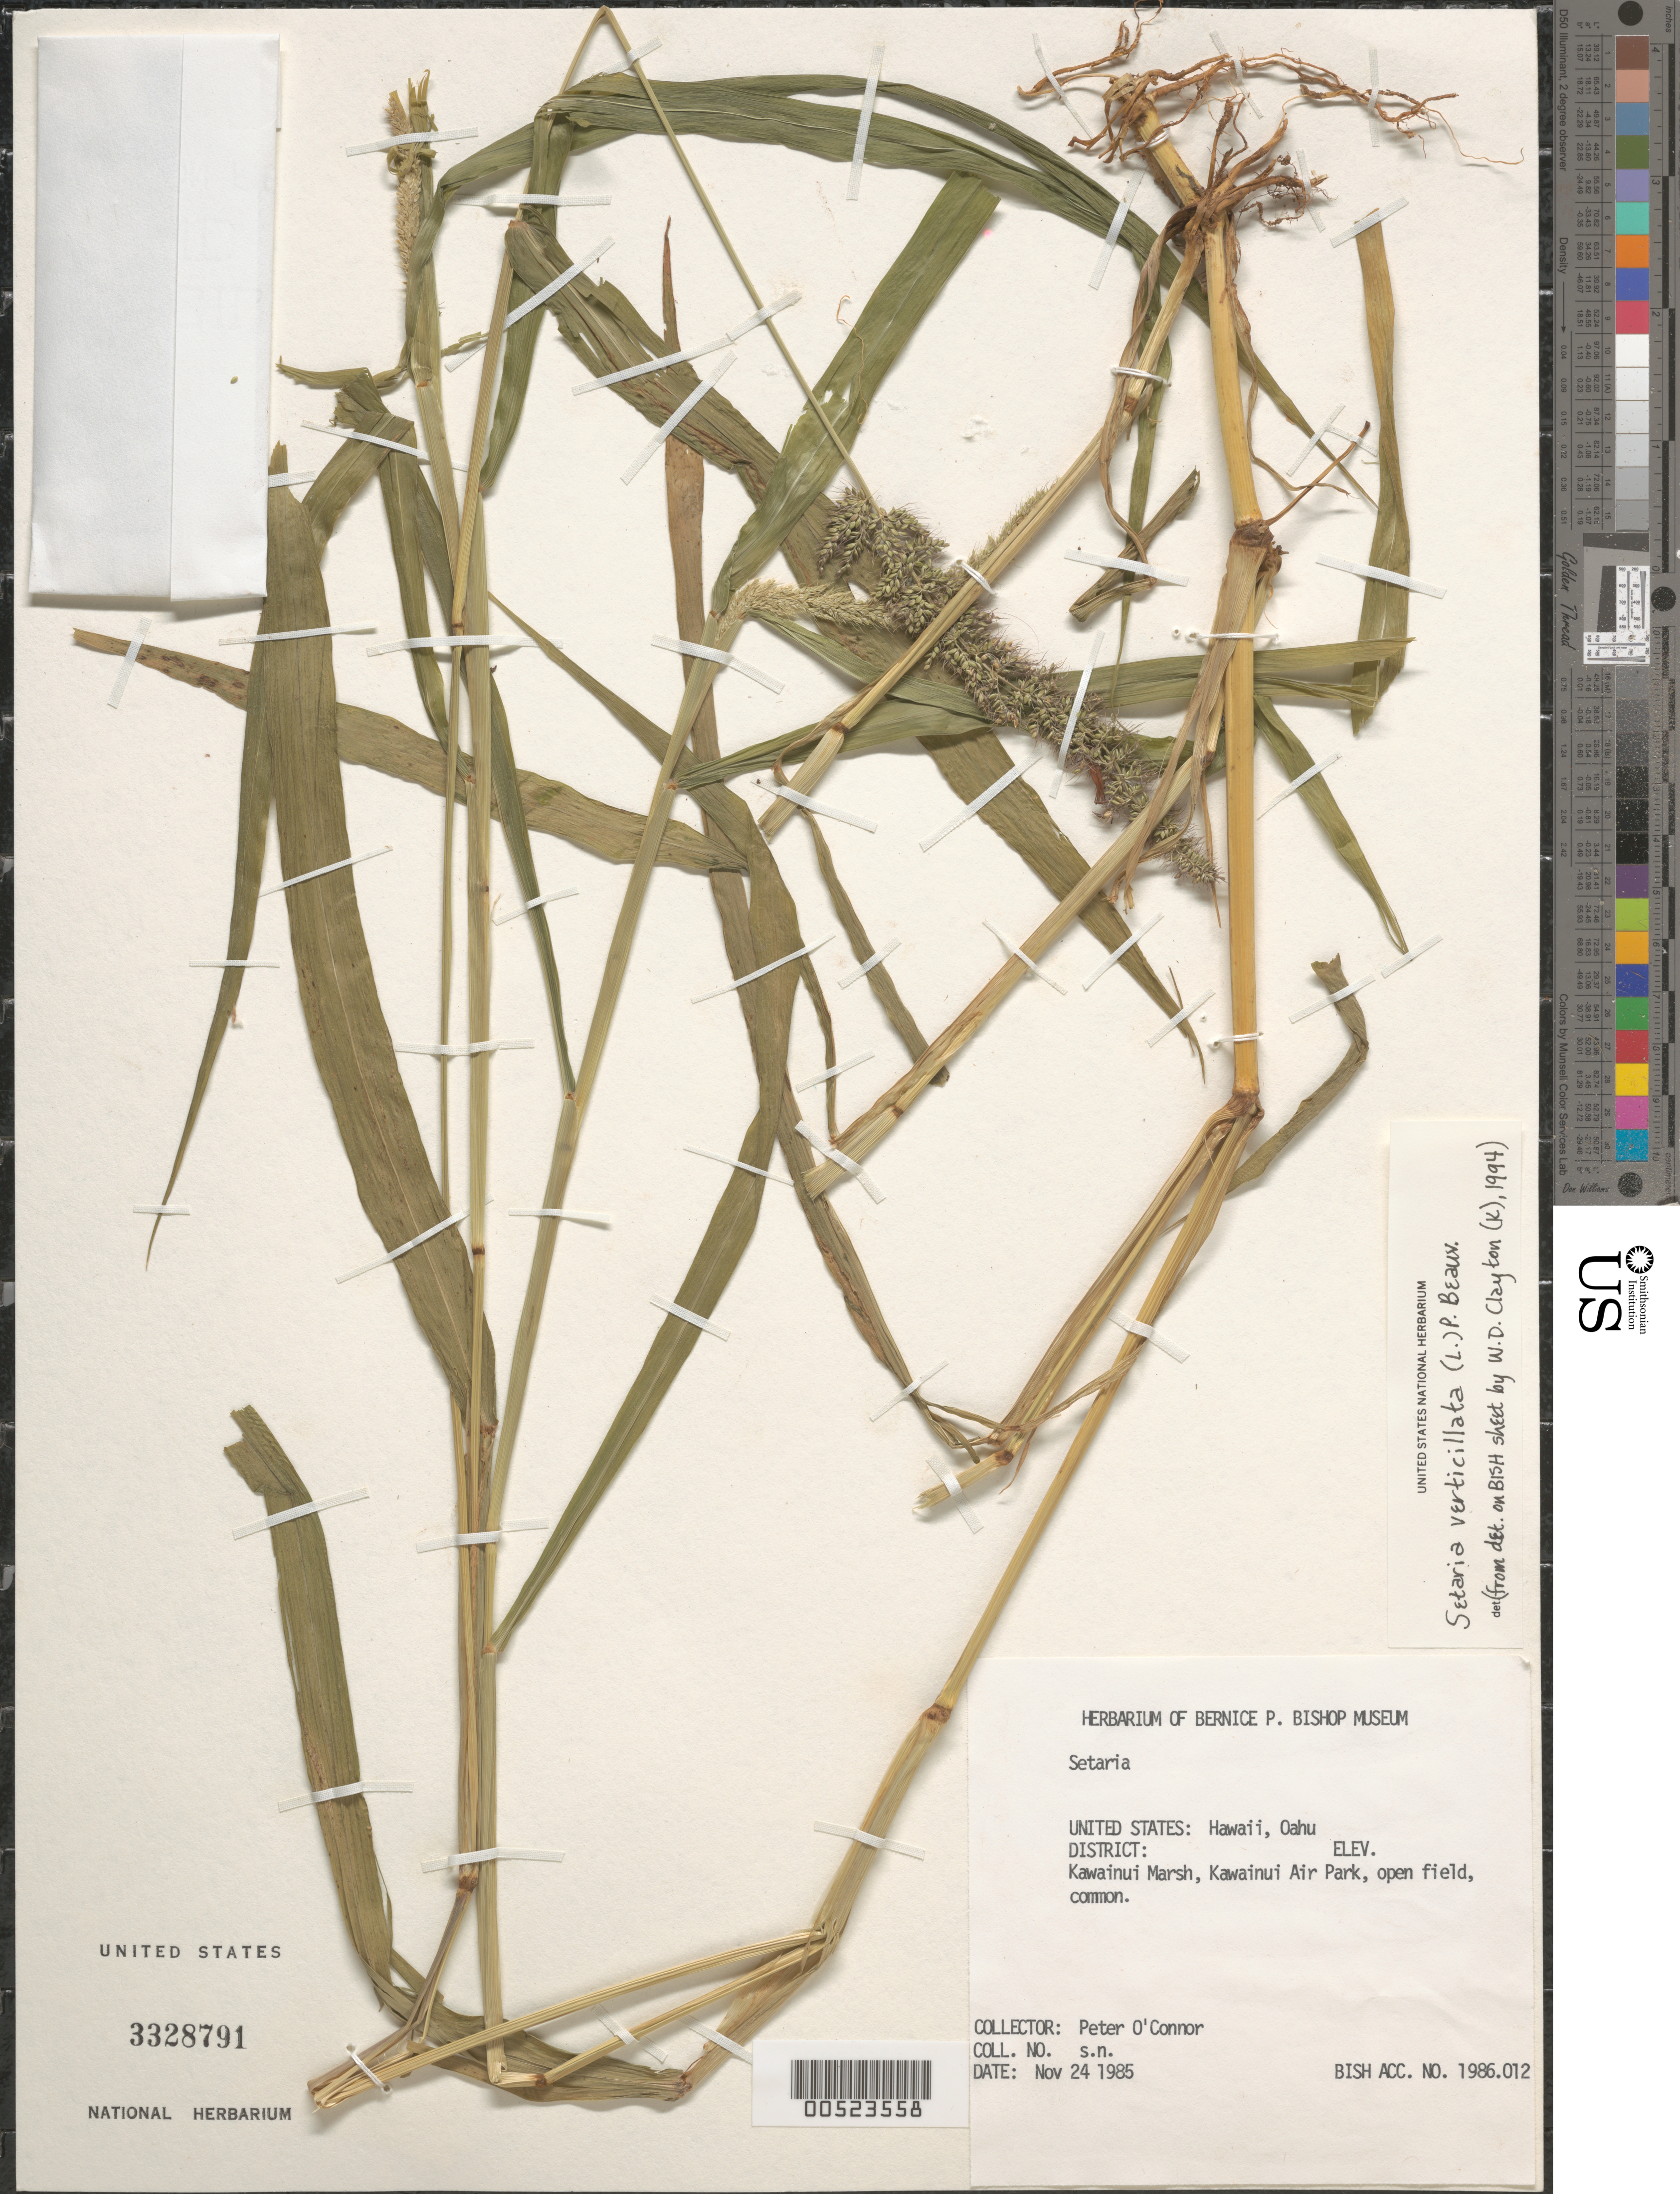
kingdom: Plantae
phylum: Tracheophyta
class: Liliopsida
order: Poales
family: Poaceae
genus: Setaria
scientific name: Setaria adhaerens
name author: (Forssk.) Chiov.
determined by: Wagner, W. L., (BOT), Smithsonian Institution - National Museum of Natural History (UNITED STATES)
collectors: P. O'Connor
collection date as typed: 24 Nov 1985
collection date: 1985-11-24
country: United States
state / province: Hawaii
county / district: Honolulu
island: Oahu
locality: Kawainui Marsh, Kawainui Air Park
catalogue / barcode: US 3328791